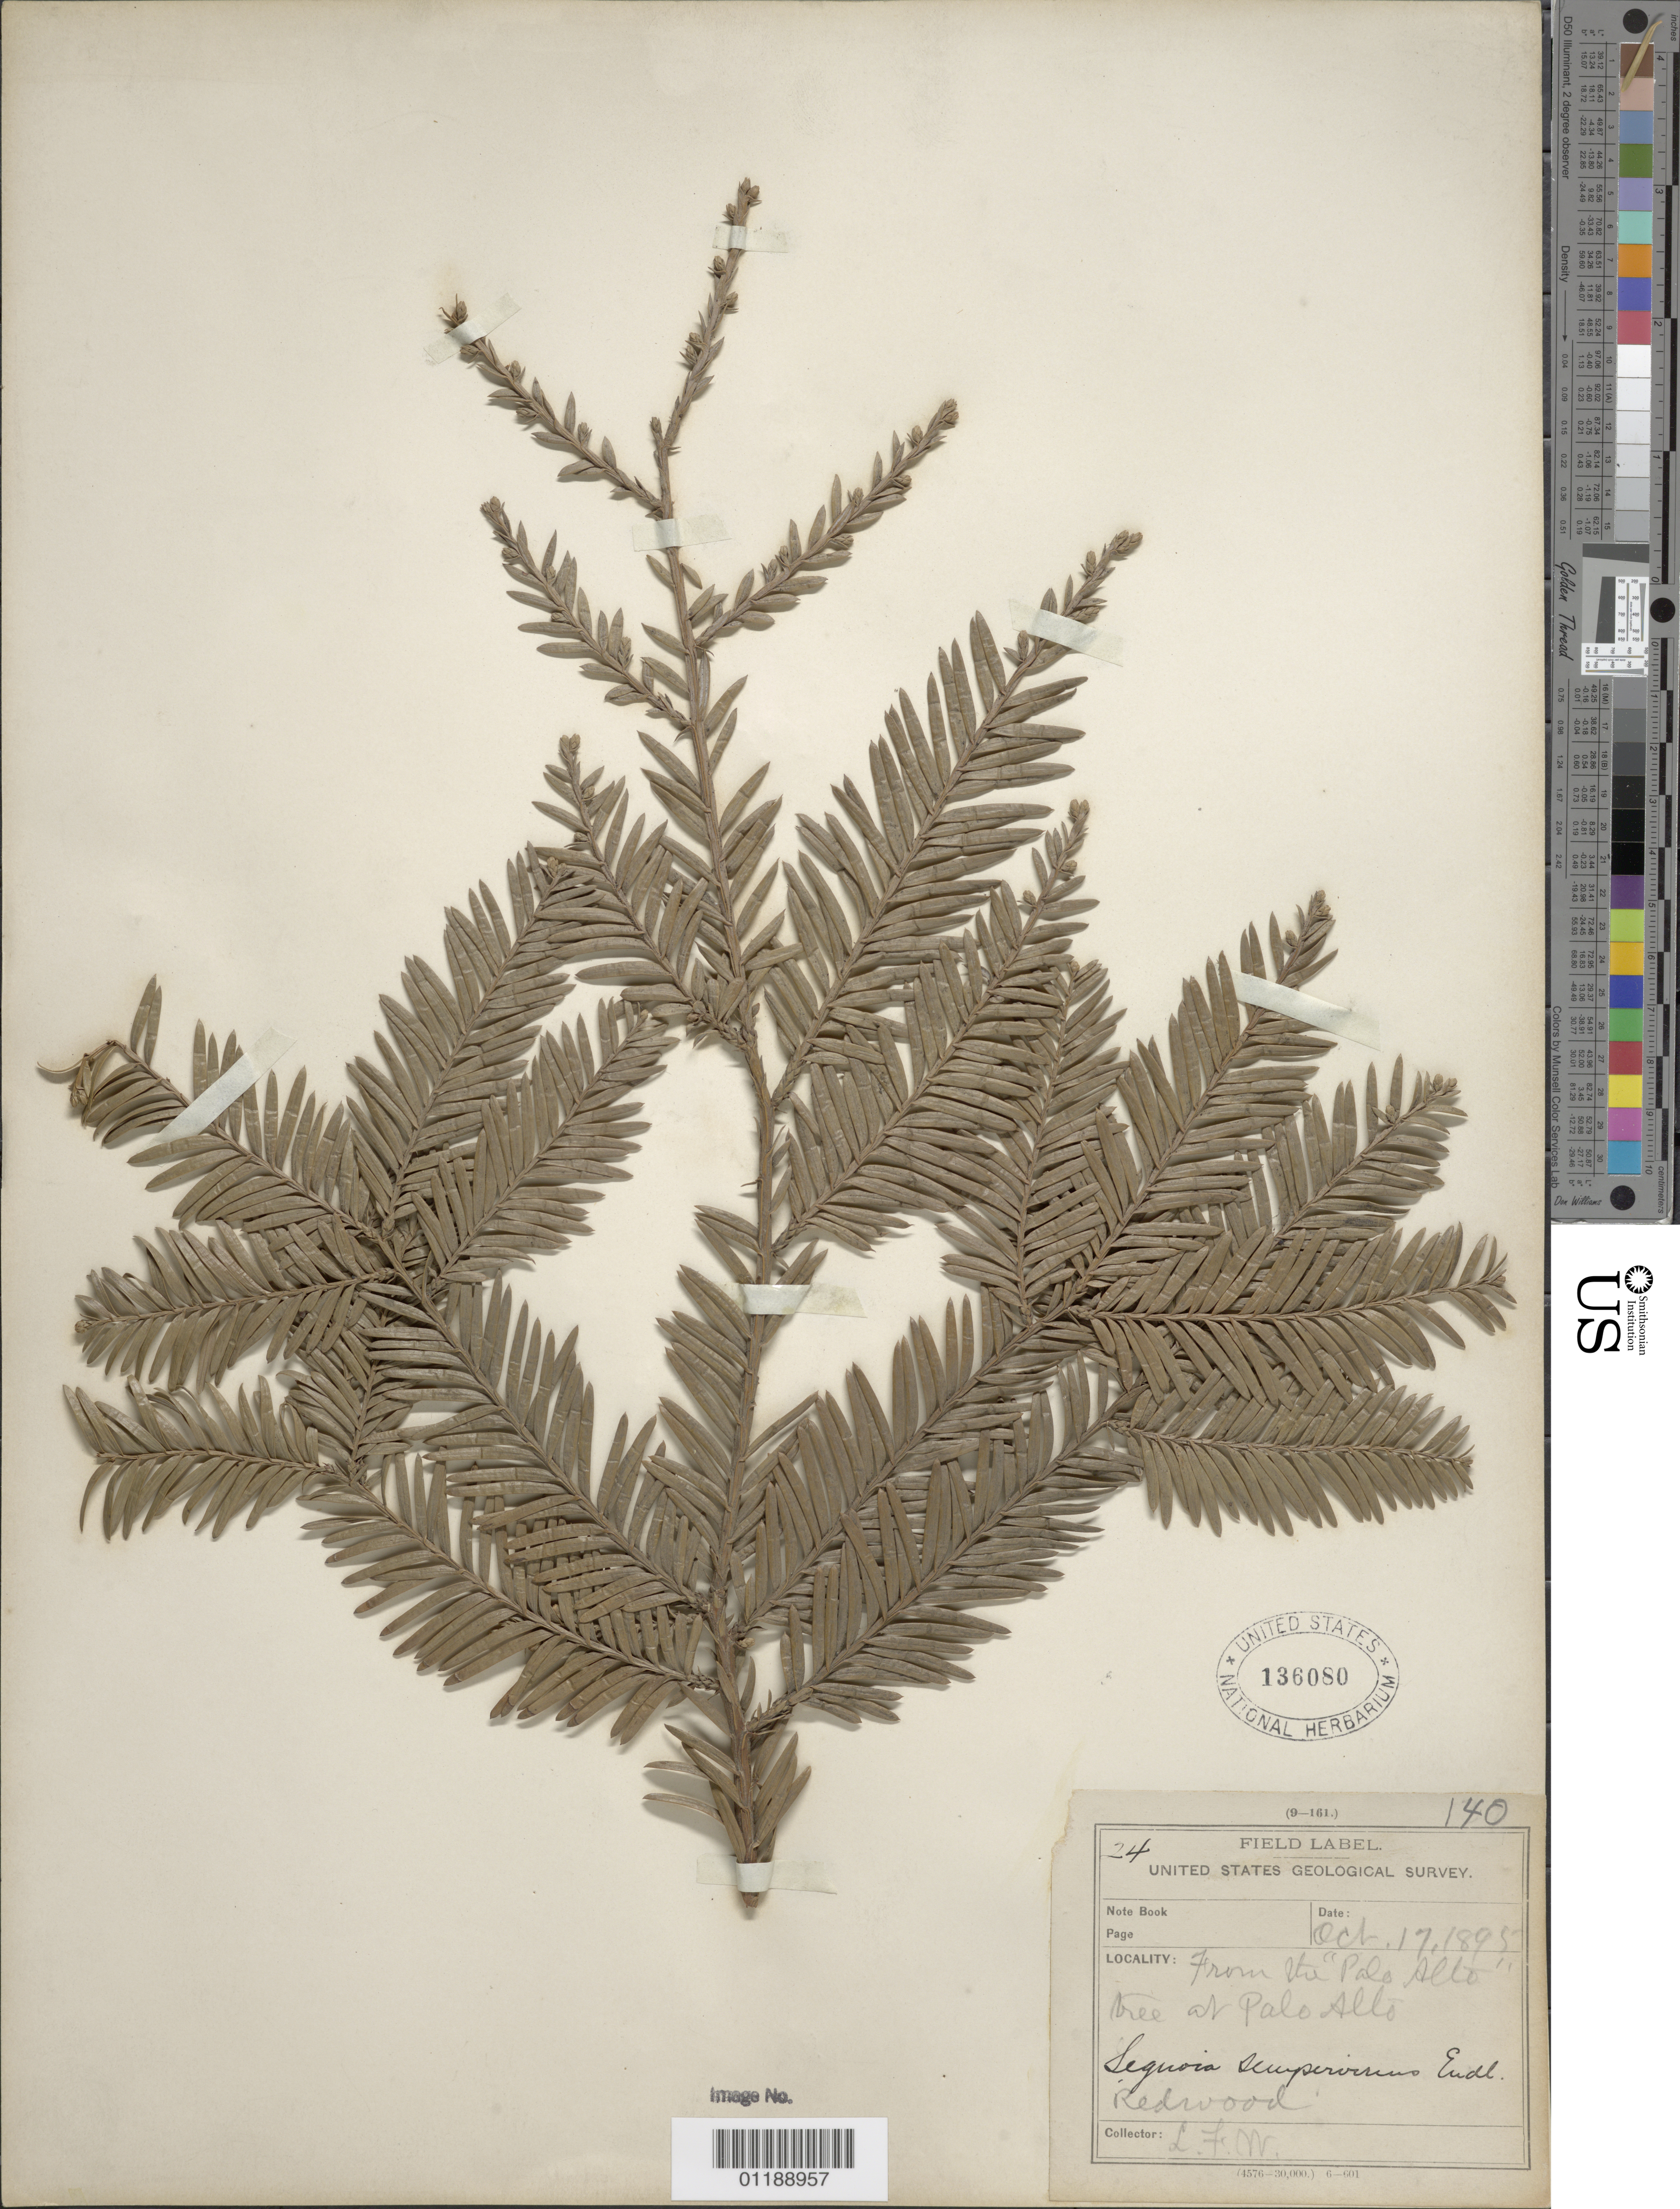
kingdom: Plantae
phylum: Tracheophyta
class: Pinopsida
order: Pinales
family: Cupressaceae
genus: Sequoia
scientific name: Sequoia sempervirens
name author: (D. Don) Endl.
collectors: L. F. Ward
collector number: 24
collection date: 1895-10-17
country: United States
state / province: California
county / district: Santa Clara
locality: Palo Alto.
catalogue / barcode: US 136080